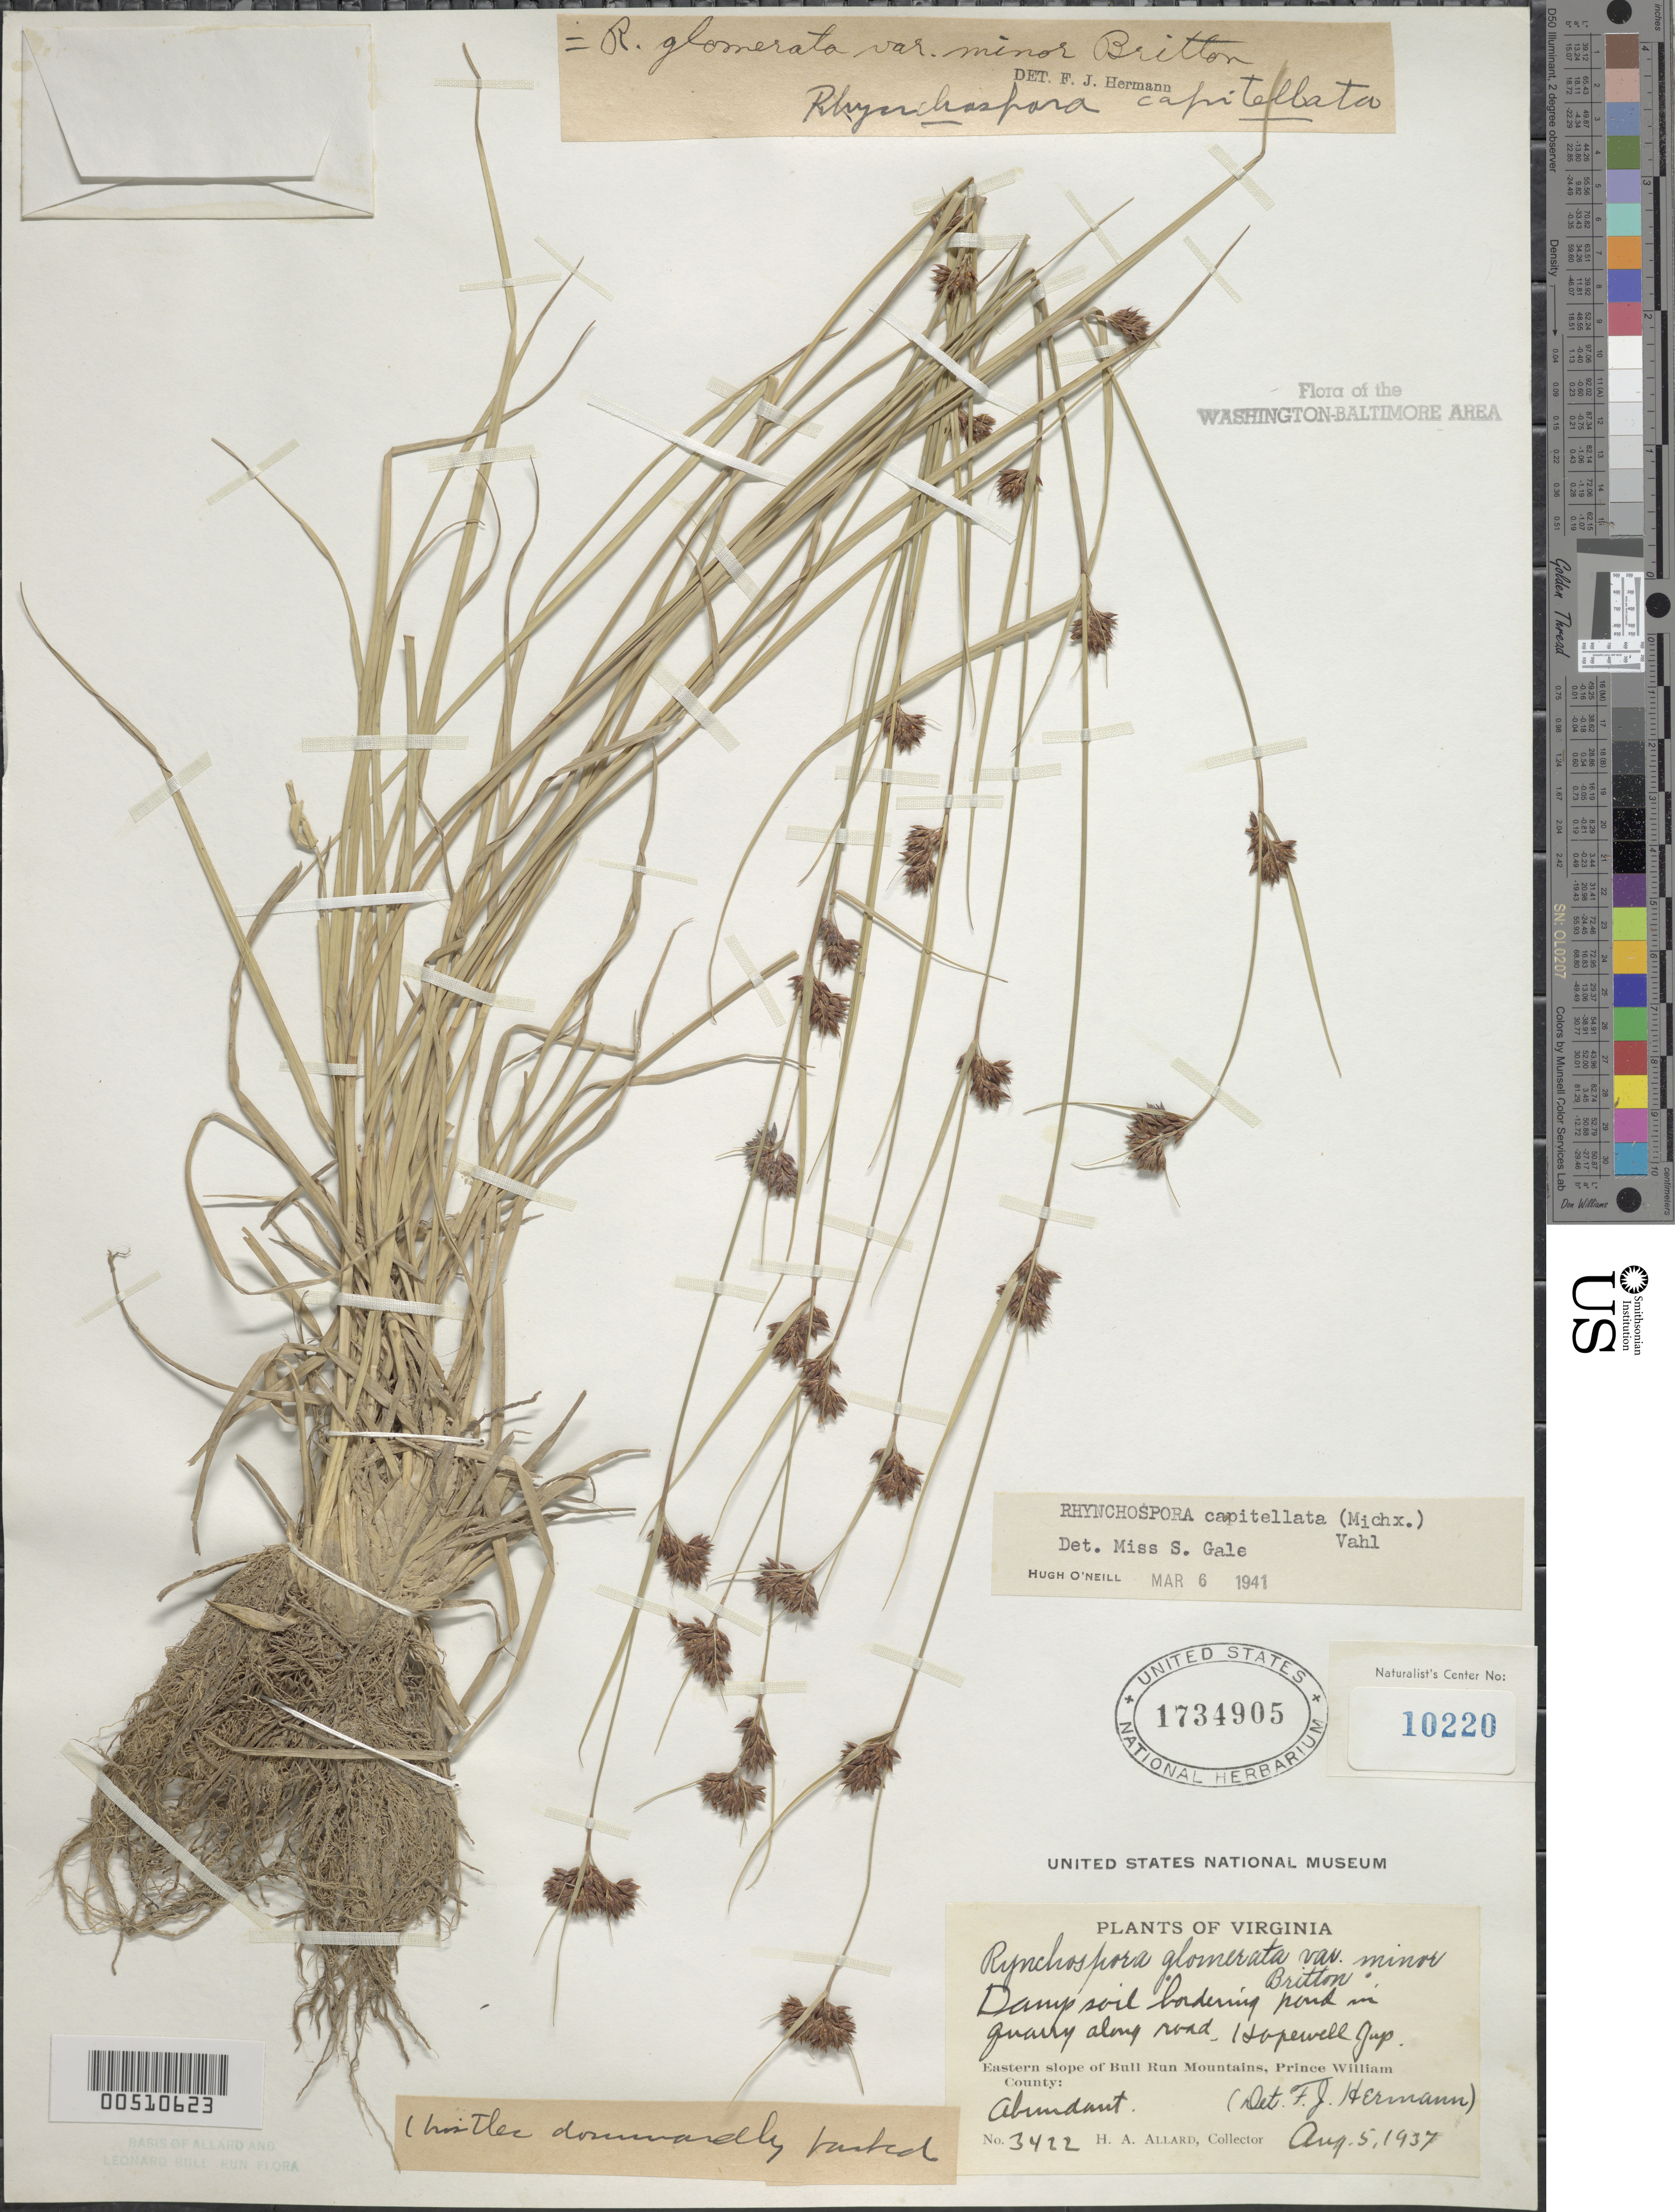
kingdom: Plantae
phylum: Tracheophyta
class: Liliopsida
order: Poales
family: Cyperaceae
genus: Rhynchospora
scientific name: Rhynchospora capitellata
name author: (Michx.) Vahl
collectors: H. A. Allard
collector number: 3422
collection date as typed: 05 Aug 1937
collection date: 1937-08-05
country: United States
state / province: Virginia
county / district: Prince William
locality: Hopewell Gap, E slope of Bull Run Mts. Bull Run Mts.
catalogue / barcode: US 1734905